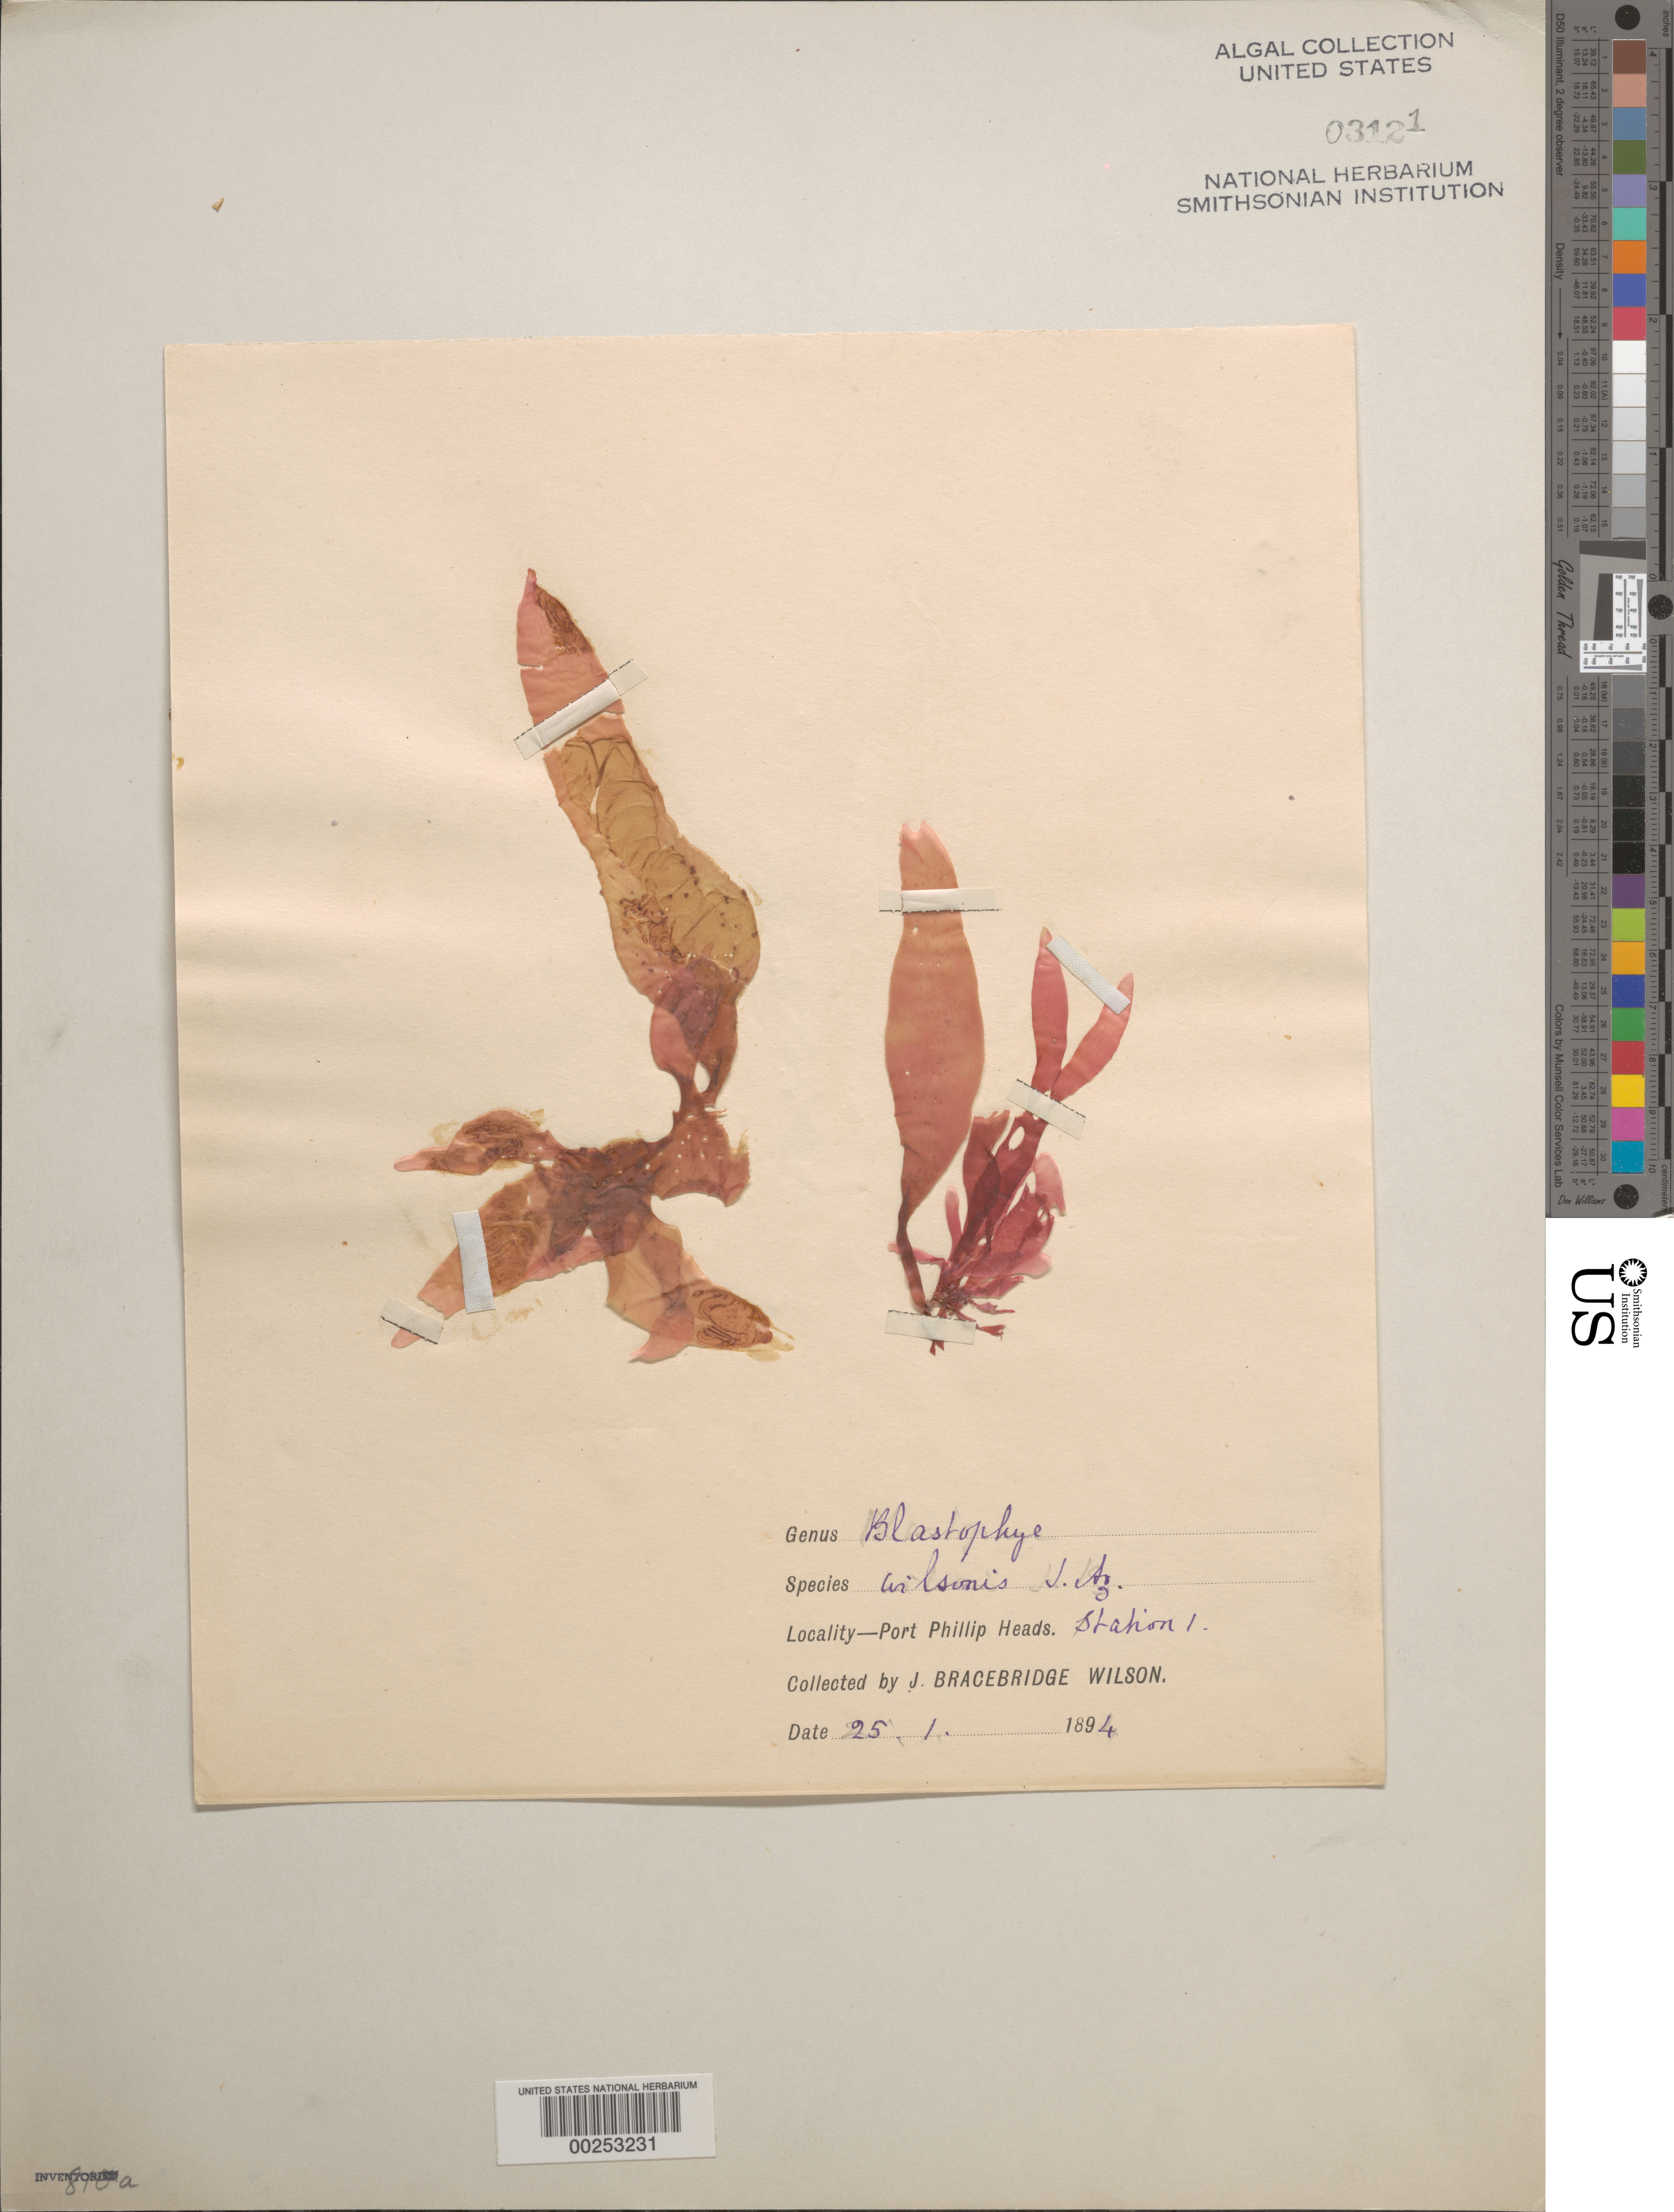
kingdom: Plantae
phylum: Rhodophyta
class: Florideophyceae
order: Halymeniales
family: Halymeniaceae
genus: Cryptonemia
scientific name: Cryptonemia wilsonis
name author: J. Agardh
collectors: J. B. Wilson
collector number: Station 1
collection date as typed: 25 Jan 1894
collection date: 1894-01-25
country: Australia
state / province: Victoria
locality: Port Phillip Heads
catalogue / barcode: US 3121